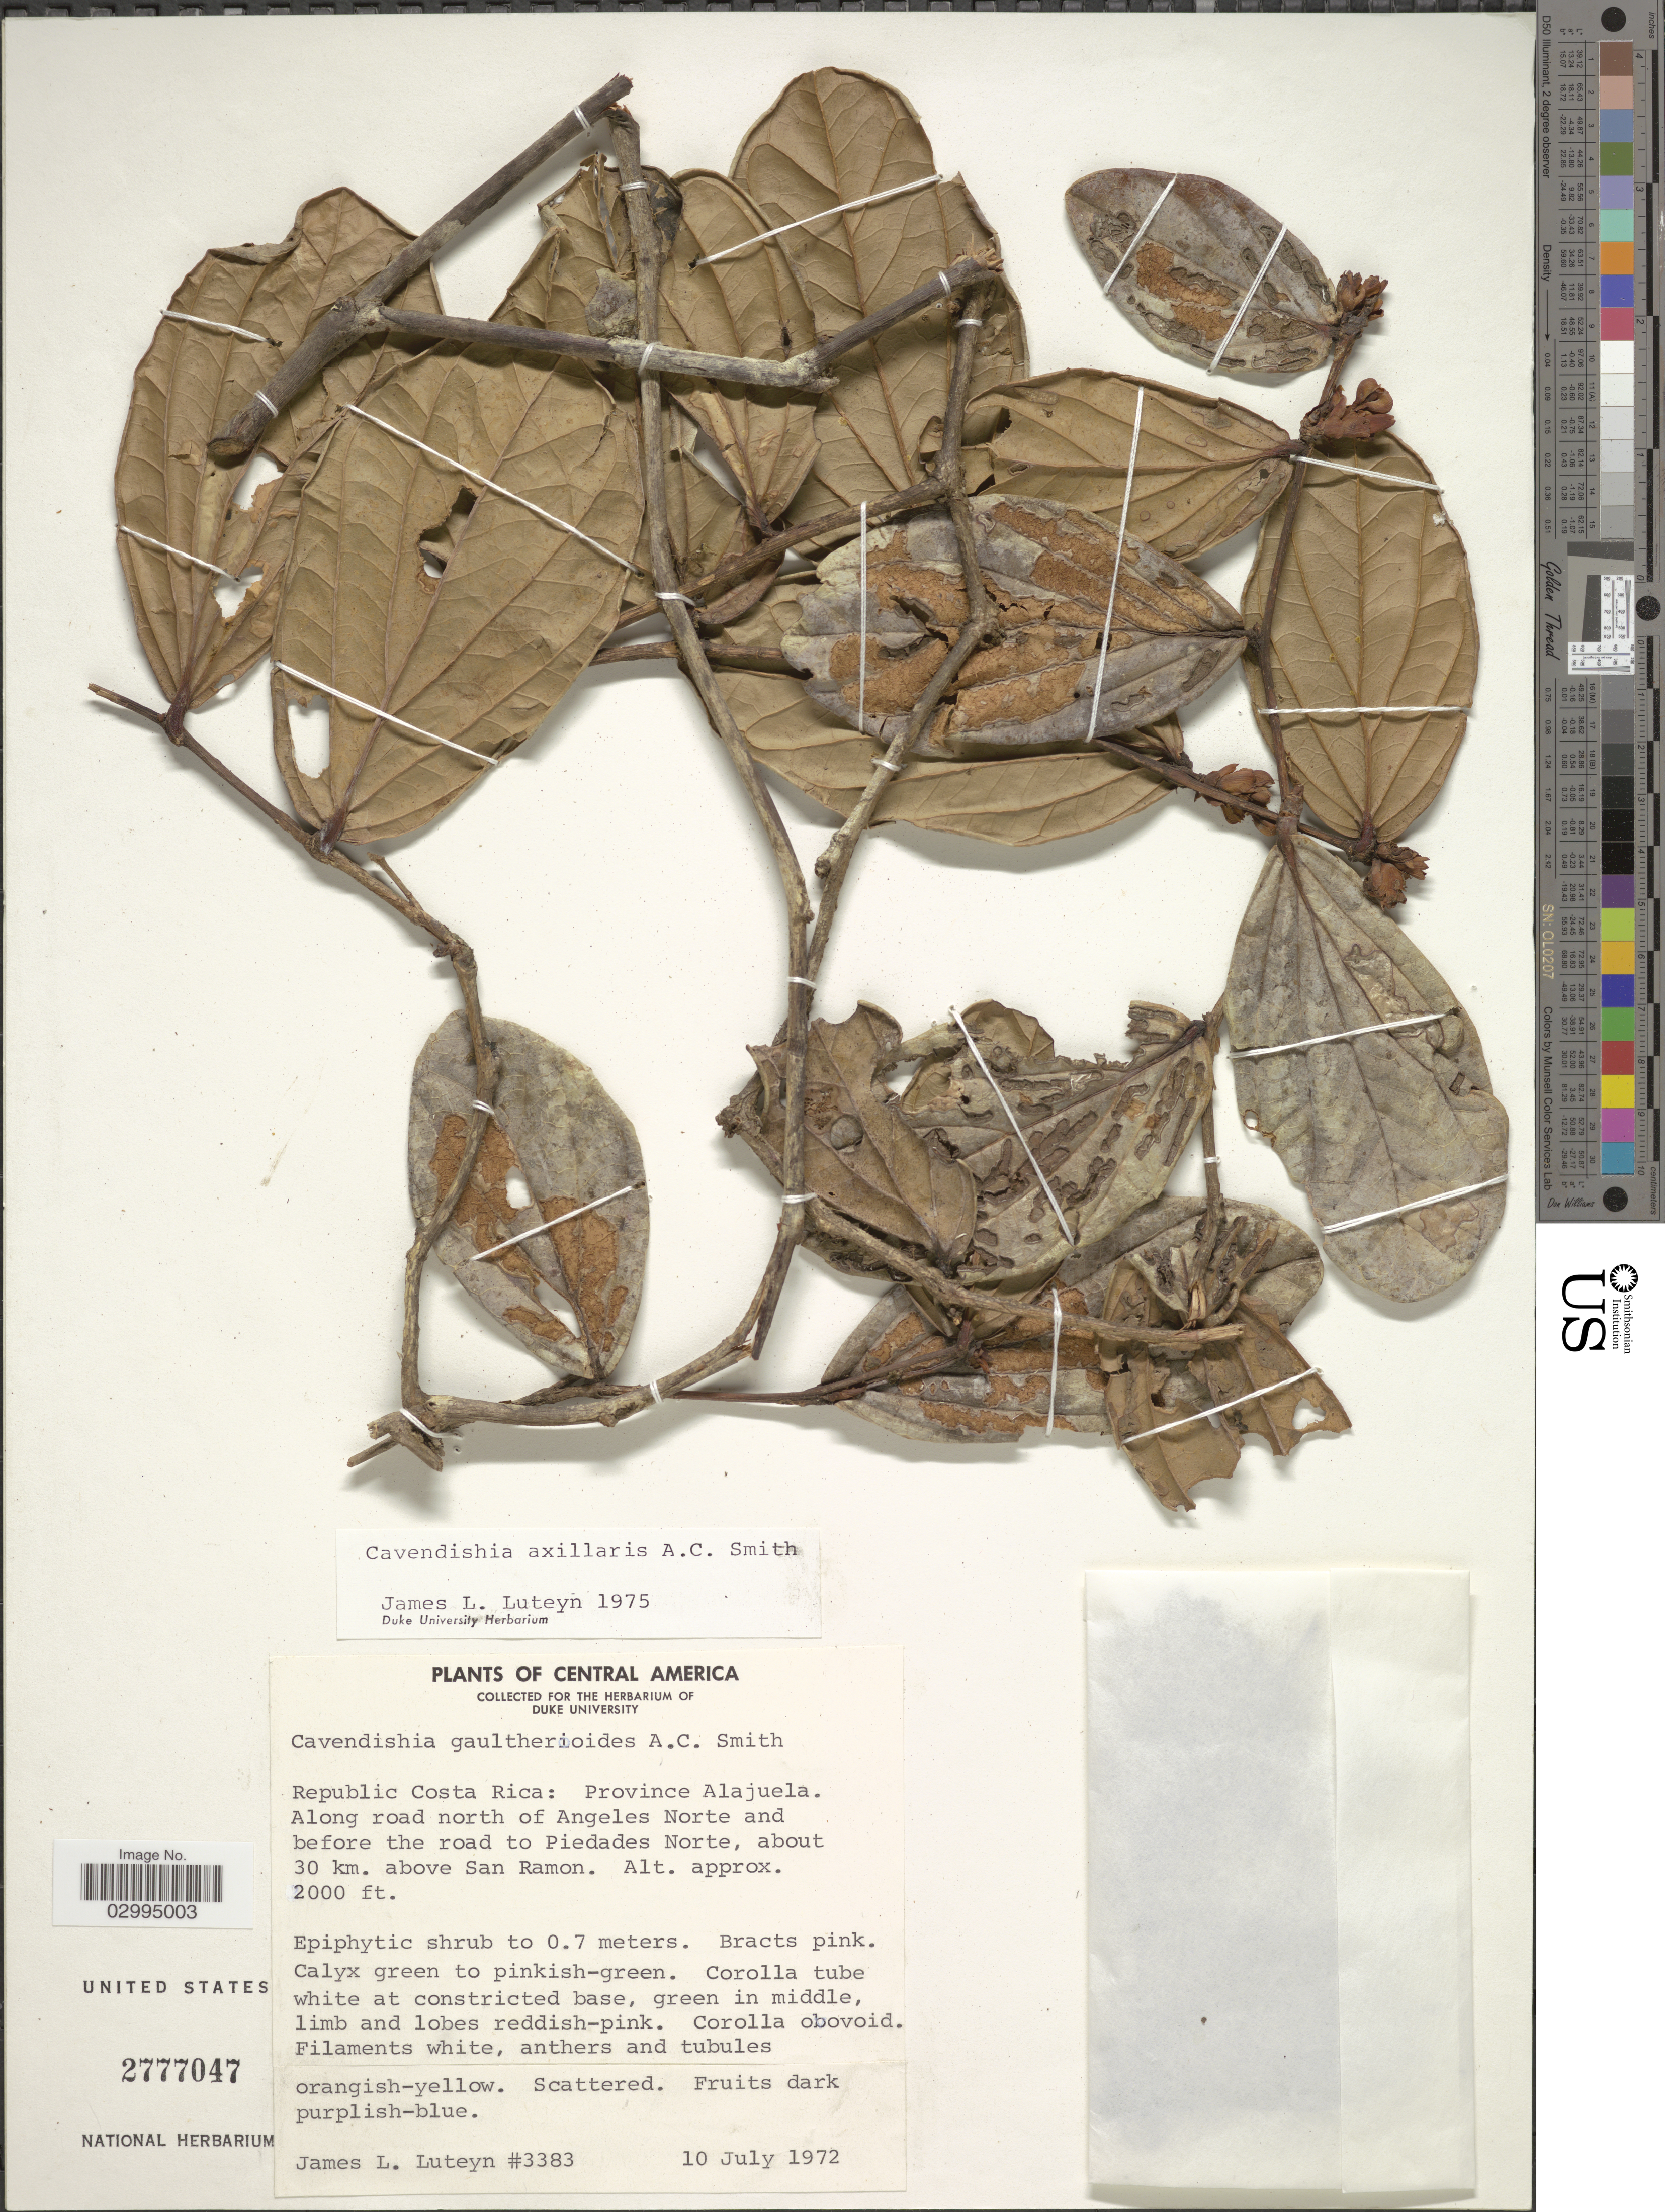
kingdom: Plantae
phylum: Tracheophyta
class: Magnoliopsida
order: Ericales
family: Ericaceae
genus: Cavendishia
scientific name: Cavendishia axillaris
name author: A.C. Sm.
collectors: J. Luteyn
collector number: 3383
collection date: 1972-07-10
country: Costa Rica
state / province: Alajuela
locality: Republic Costa Rica. Along road north of Angeles Norte and before the road to Piedades Norte, about 30 km. above San Ramon.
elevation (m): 610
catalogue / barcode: US 2777047